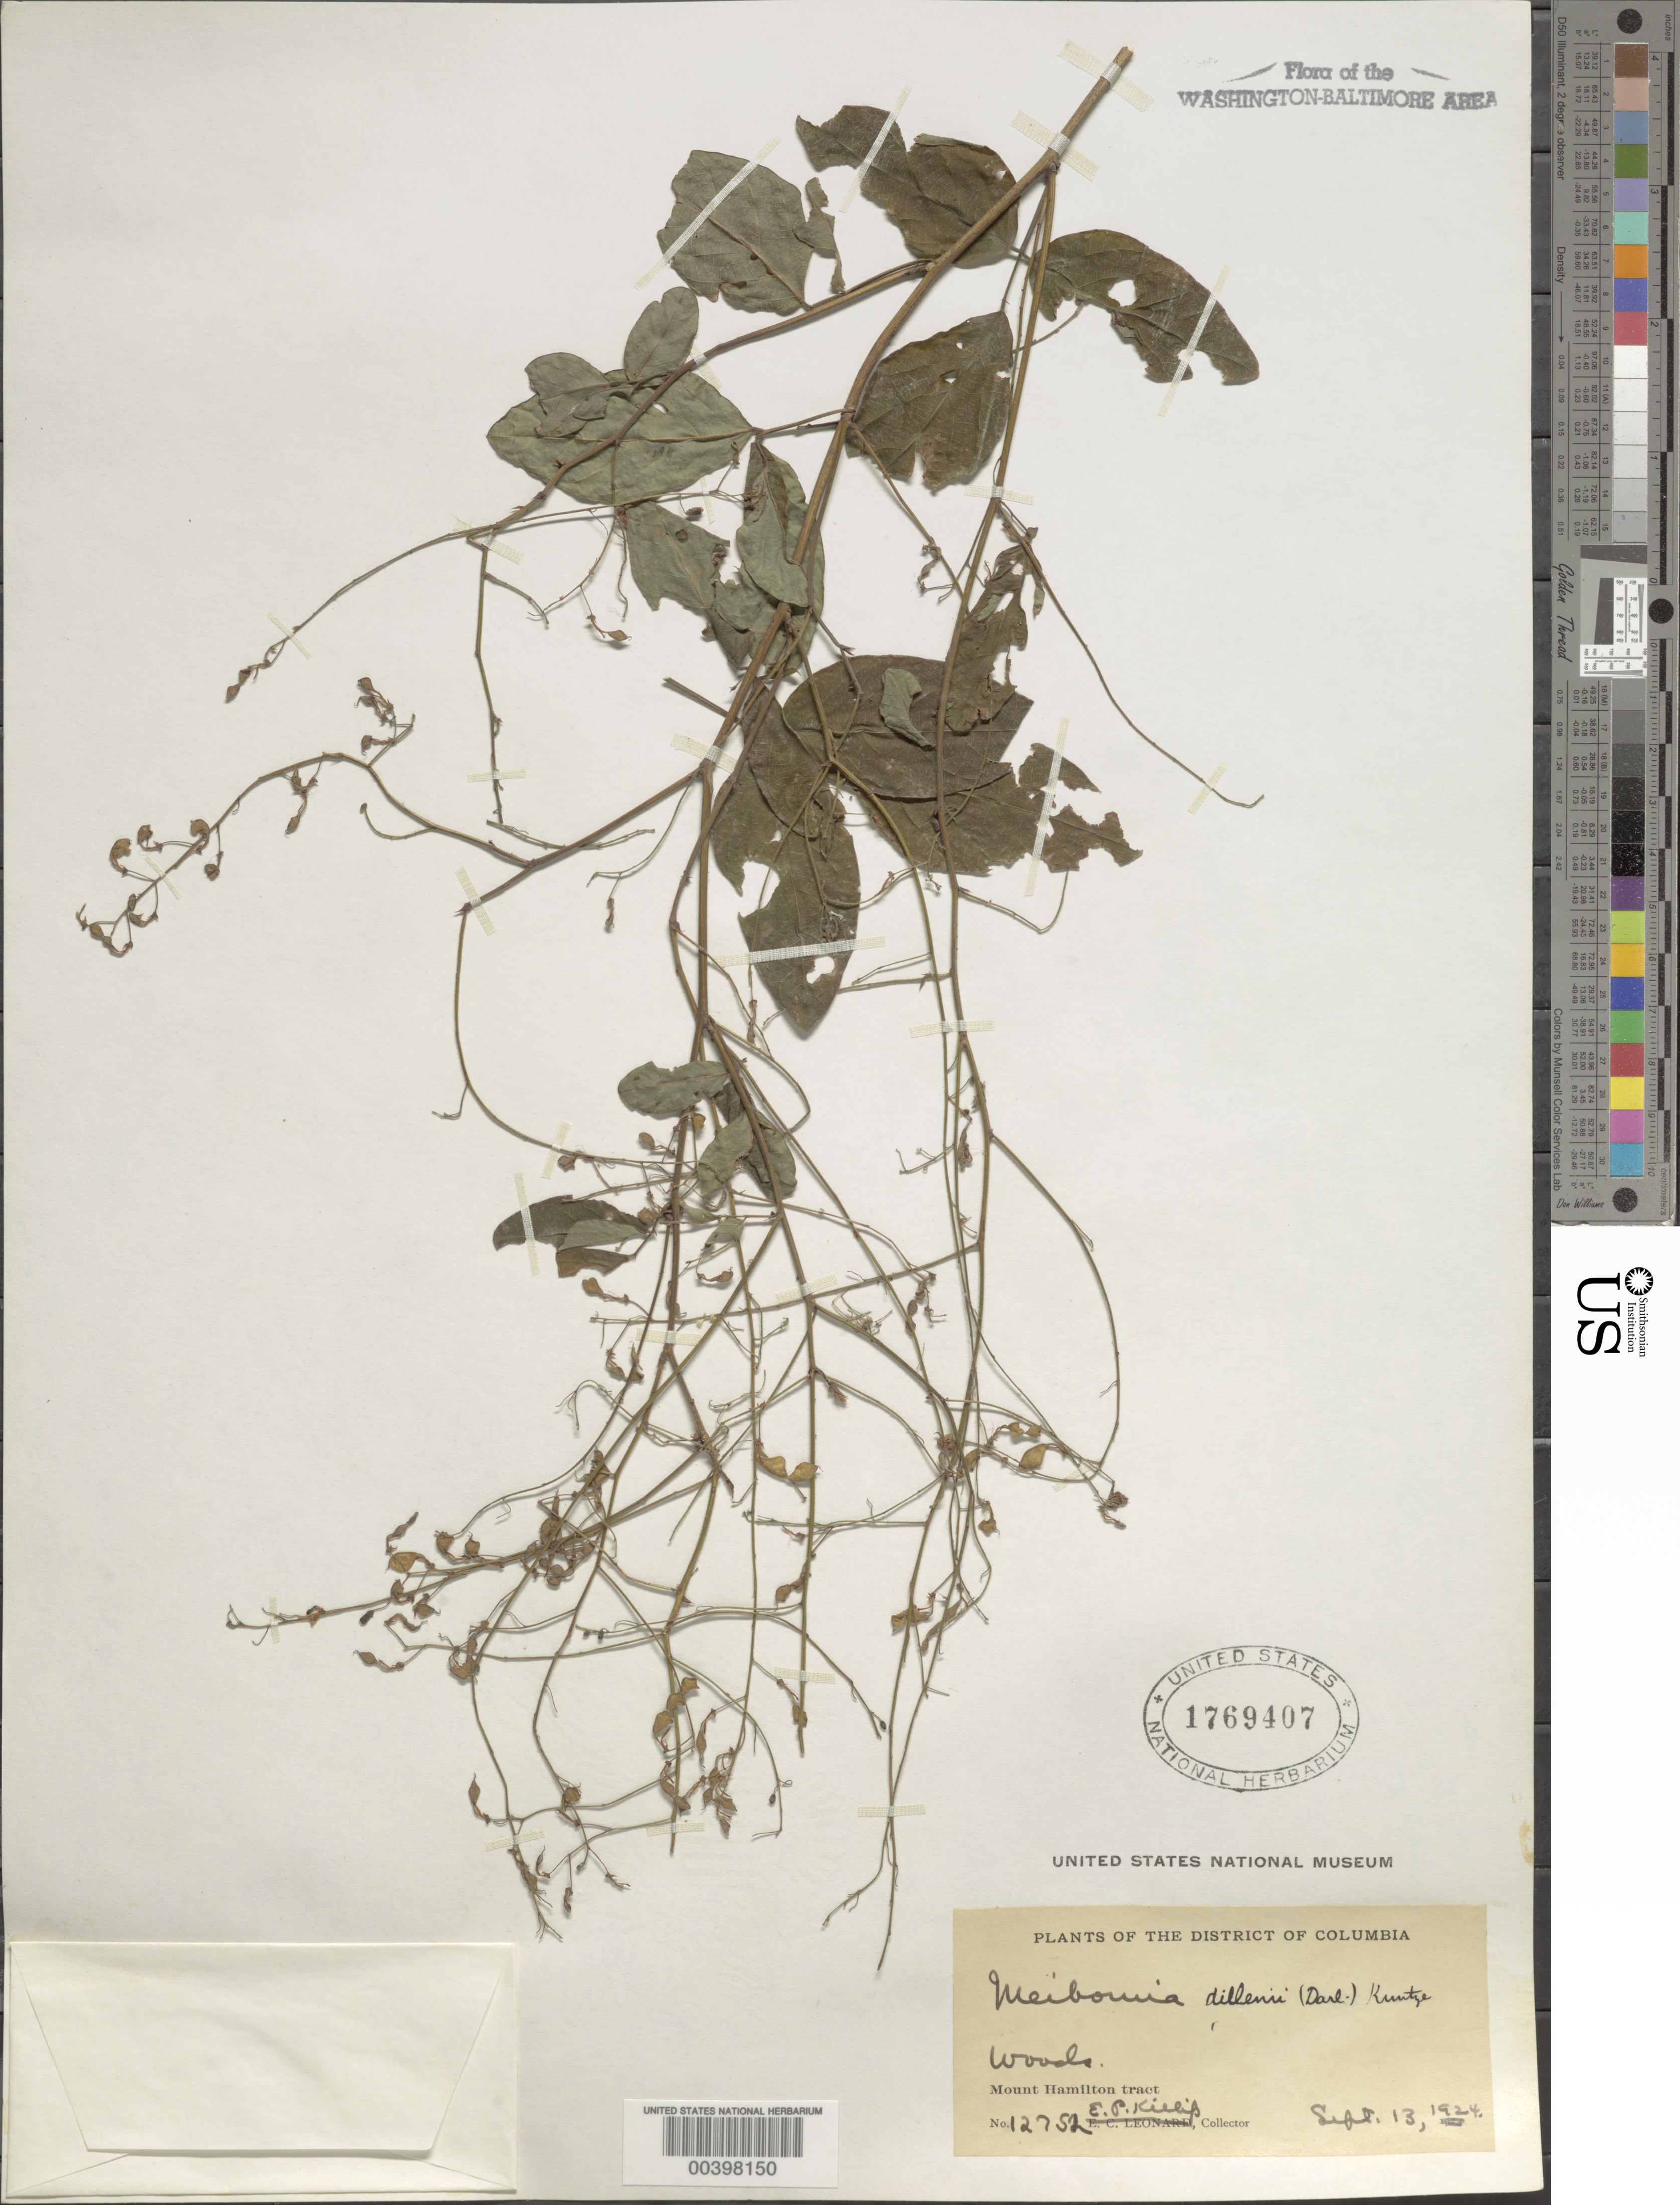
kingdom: Plantae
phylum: Tracheophyta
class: Magnoliopsida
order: Fabales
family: Fabaceae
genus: Desmodium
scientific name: Desmodium glabellum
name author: (Michx.) DC.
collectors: E. P. Killip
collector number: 12752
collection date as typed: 13 Sep 1924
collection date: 1924-09-13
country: United States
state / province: District of Columbia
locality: Mount Hamilton, NE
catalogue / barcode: US 1769407